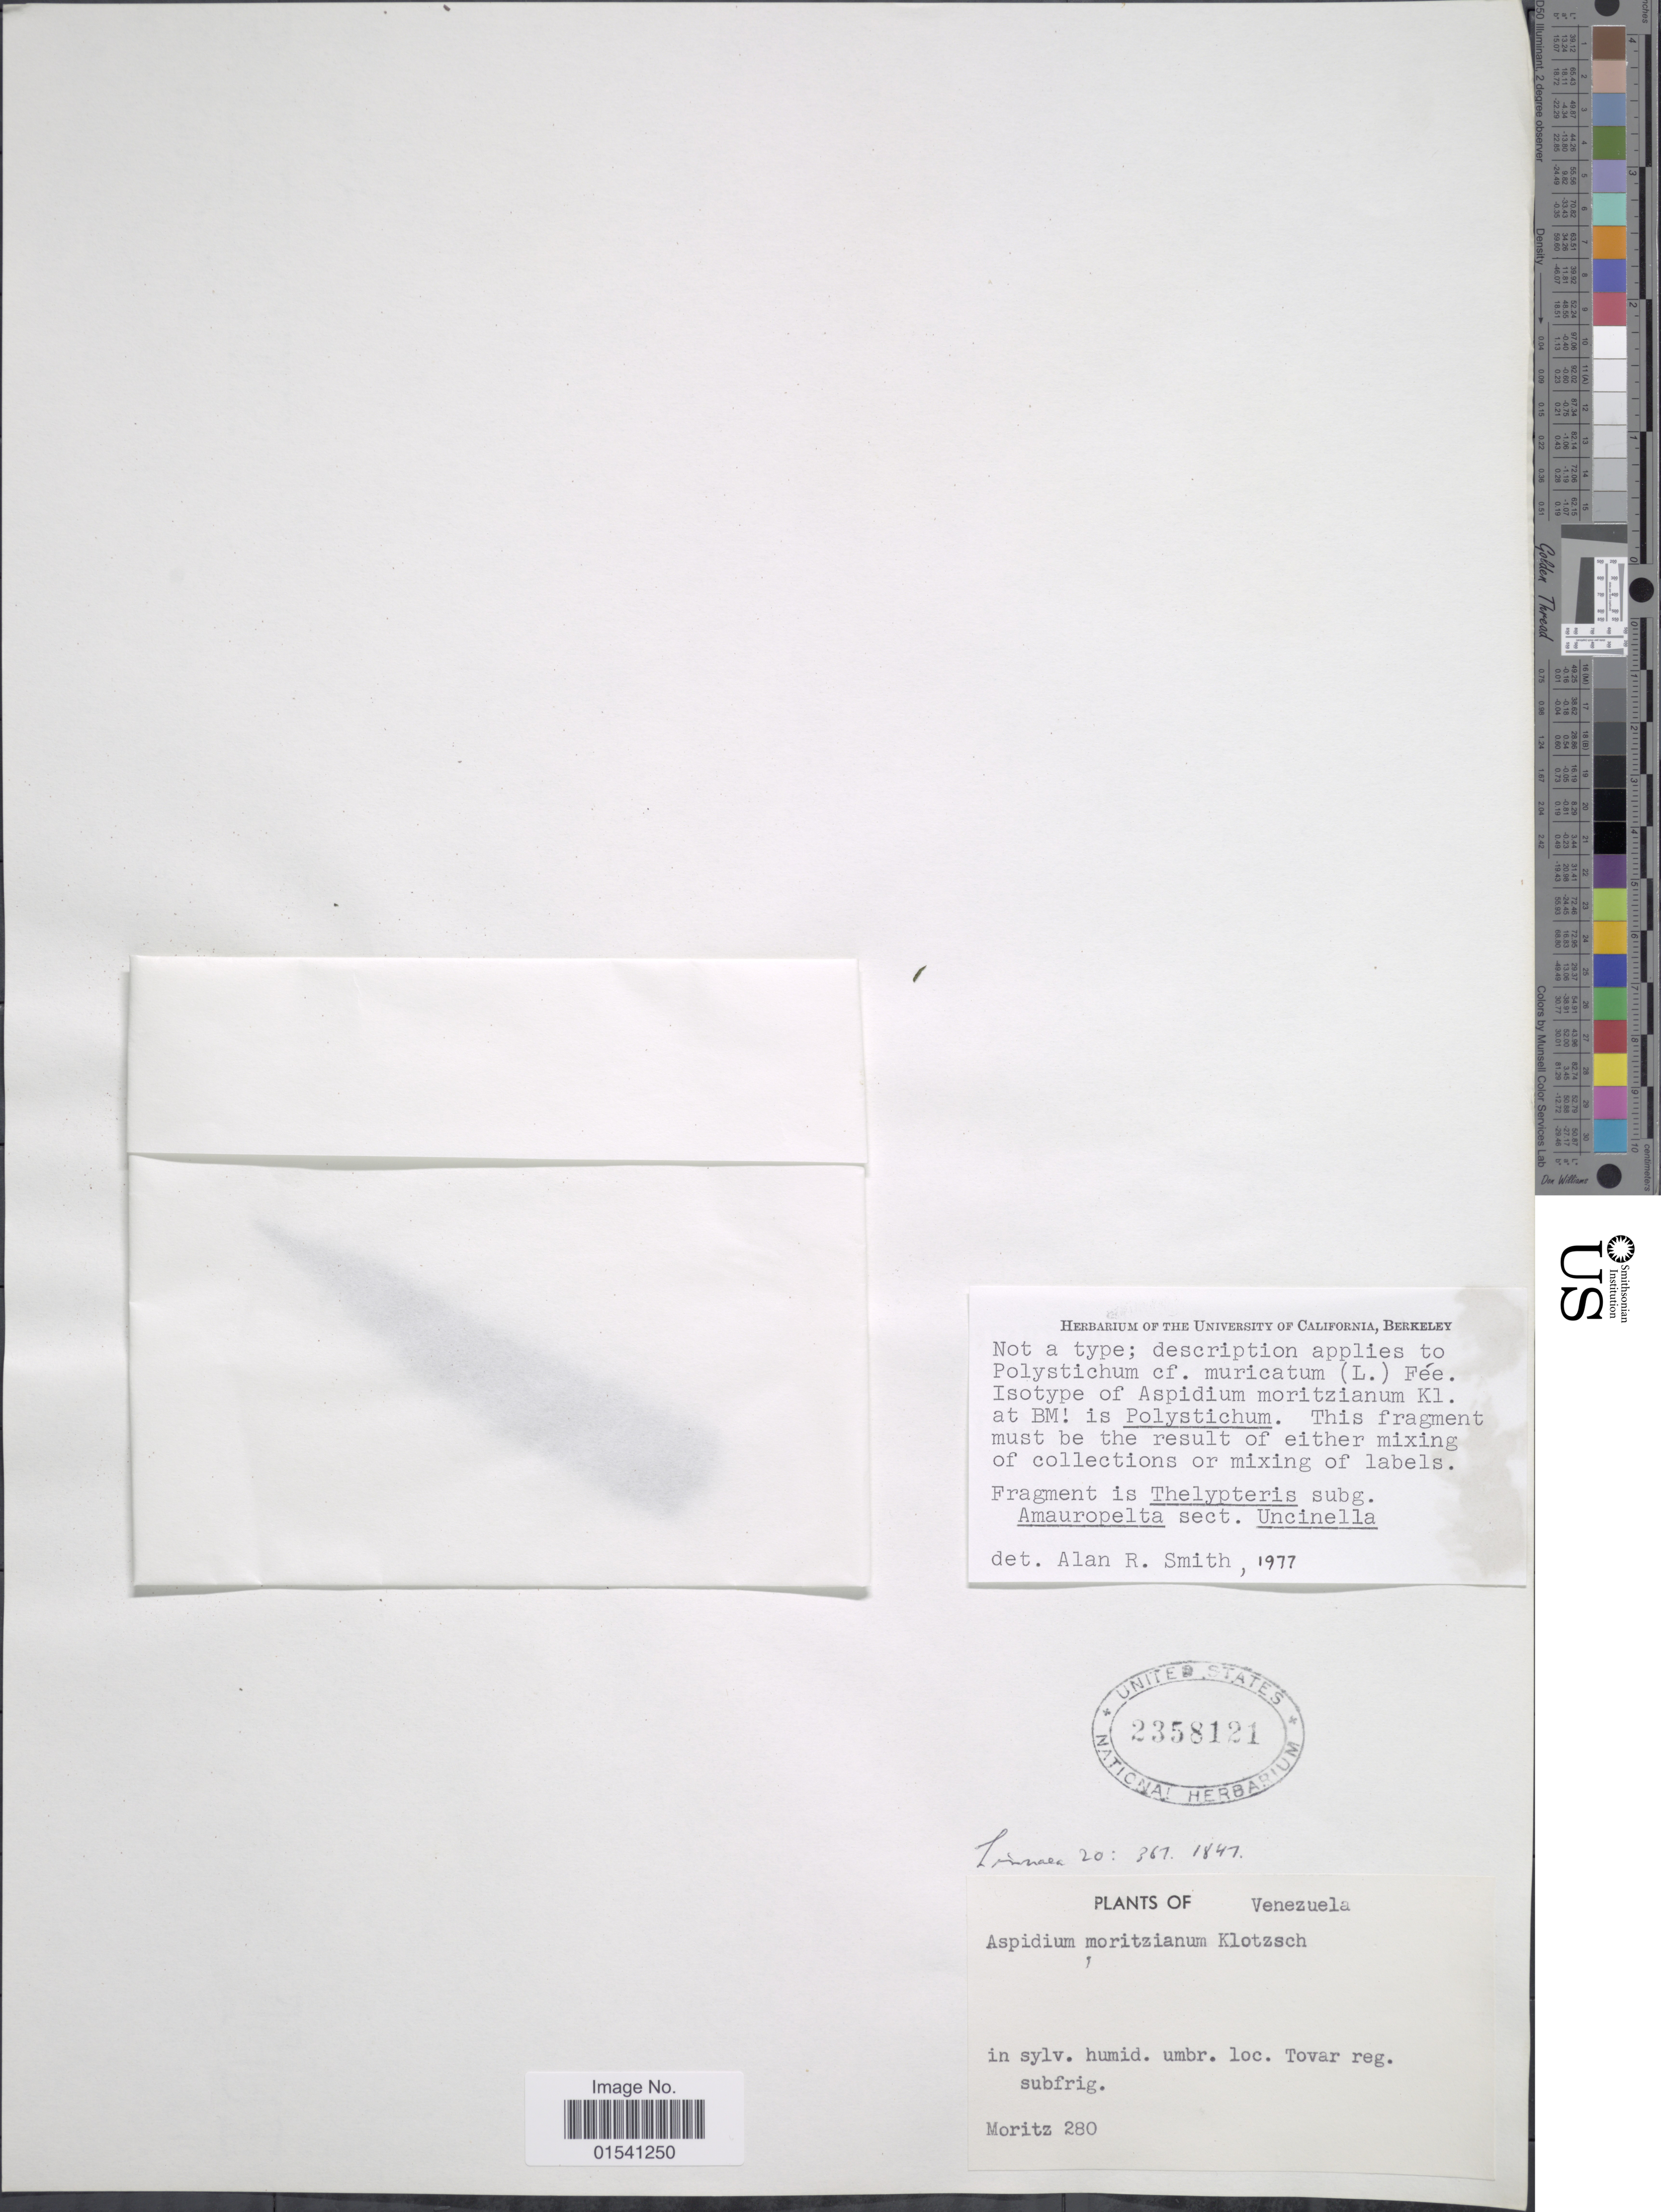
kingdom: Plantae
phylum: Tracheophyta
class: Polypodiopsida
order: Polypodiales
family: Thelypteridaceae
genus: Amauropelta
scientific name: Amauropelta sp.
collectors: Moritz, --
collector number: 280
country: Venezuela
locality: In sylv. humid. umbr. loc. Tovar reg. subfrig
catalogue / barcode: US 2358121